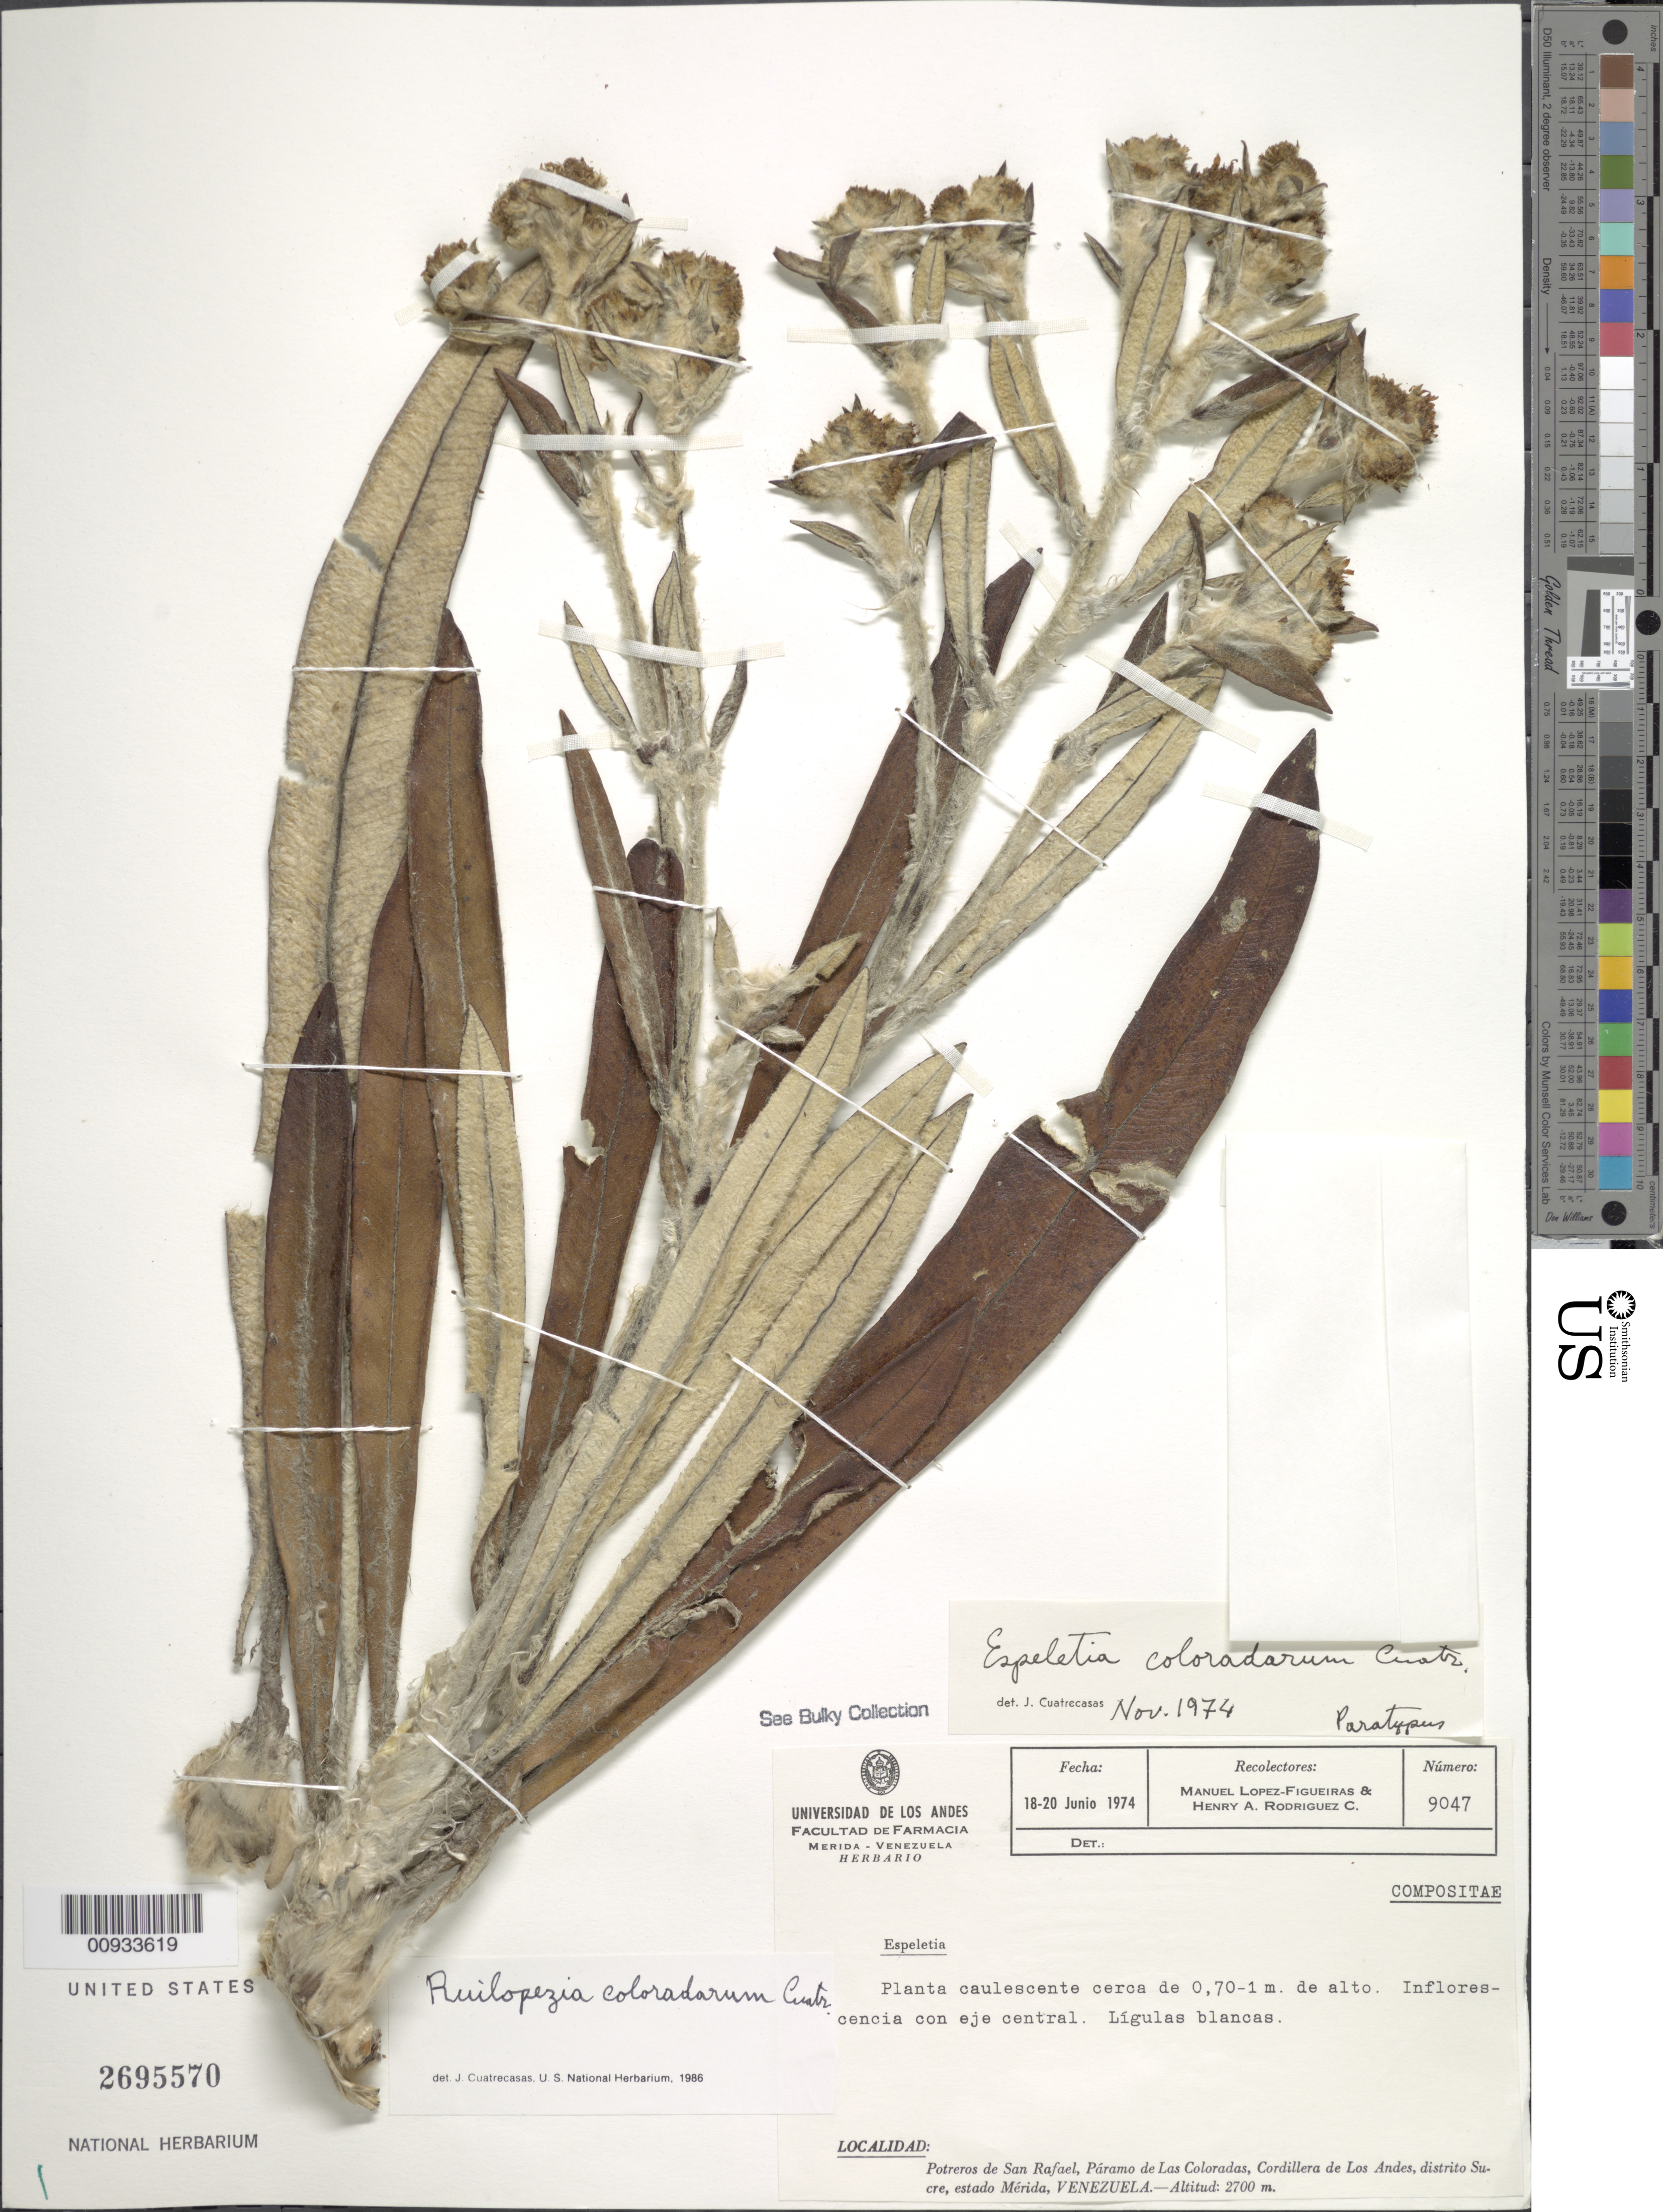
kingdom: Plantae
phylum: Tracheophyta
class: Magnoliopsida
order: Asterales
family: Asteraceae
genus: Ruilopezia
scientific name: Ruilopezia coloradarum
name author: (Cuatrec.) Cuatrec.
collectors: M. López Figueiras & H. Rodriguez-Carrasquero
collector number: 9047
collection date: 1974-06-18/1974-06-20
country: Venezuela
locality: Potreros de San San Rafael, Paramo de Las Coloradas, Cordillera de Los Andes, Distrito Sucre, Estado Merida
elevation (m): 2700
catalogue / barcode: US 2695570